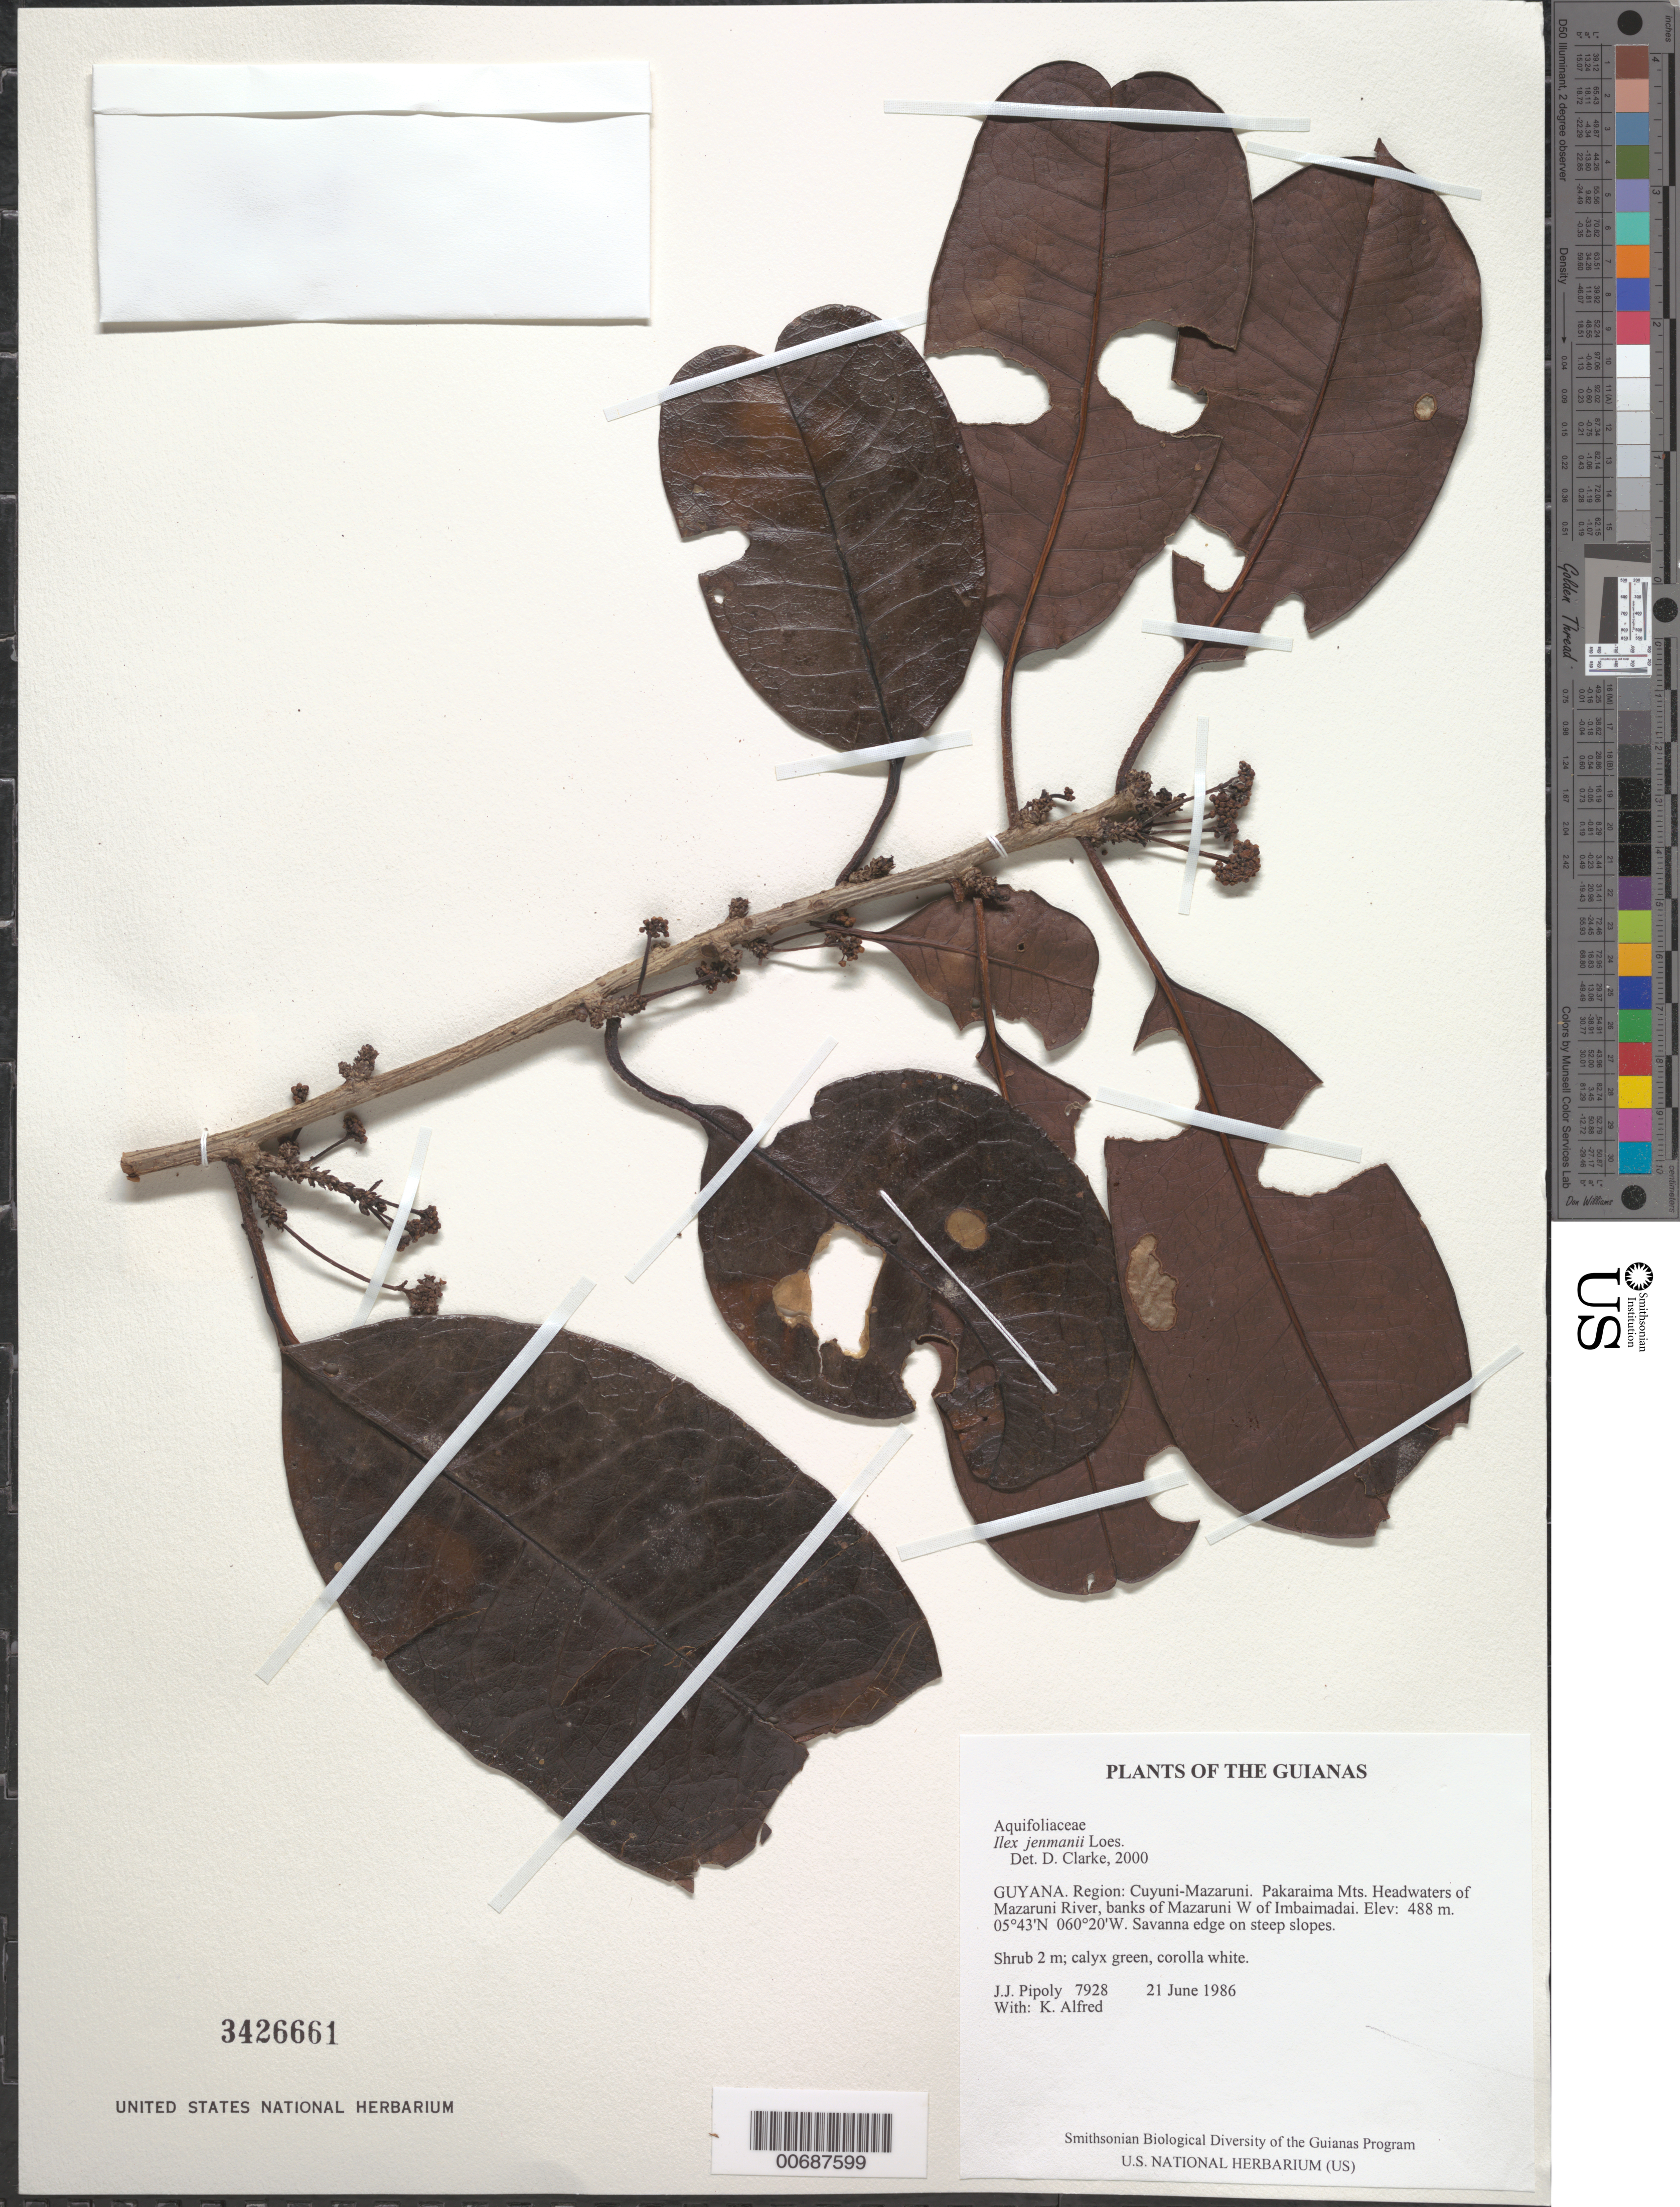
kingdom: Plantae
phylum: Tracheophyta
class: Magnoliopsida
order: Aquifoliales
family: Aquifoliaceae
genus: Ilex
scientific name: Ilex jenmanii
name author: Loes.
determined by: Clarke, H. D., University of North Carolina (Asheville)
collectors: J. J. Pipoly & K. Alfred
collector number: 7928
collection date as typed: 21 June 1986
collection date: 1986-06-21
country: Guyana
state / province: Cuyuni-Mazaruni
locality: Pakaraima Mts. Headwaters of Mazaruni River, banks of Mazaruni W of Imbaimadai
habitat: Savanna edge on steep slopes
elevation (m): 488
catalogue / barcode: US 3426661